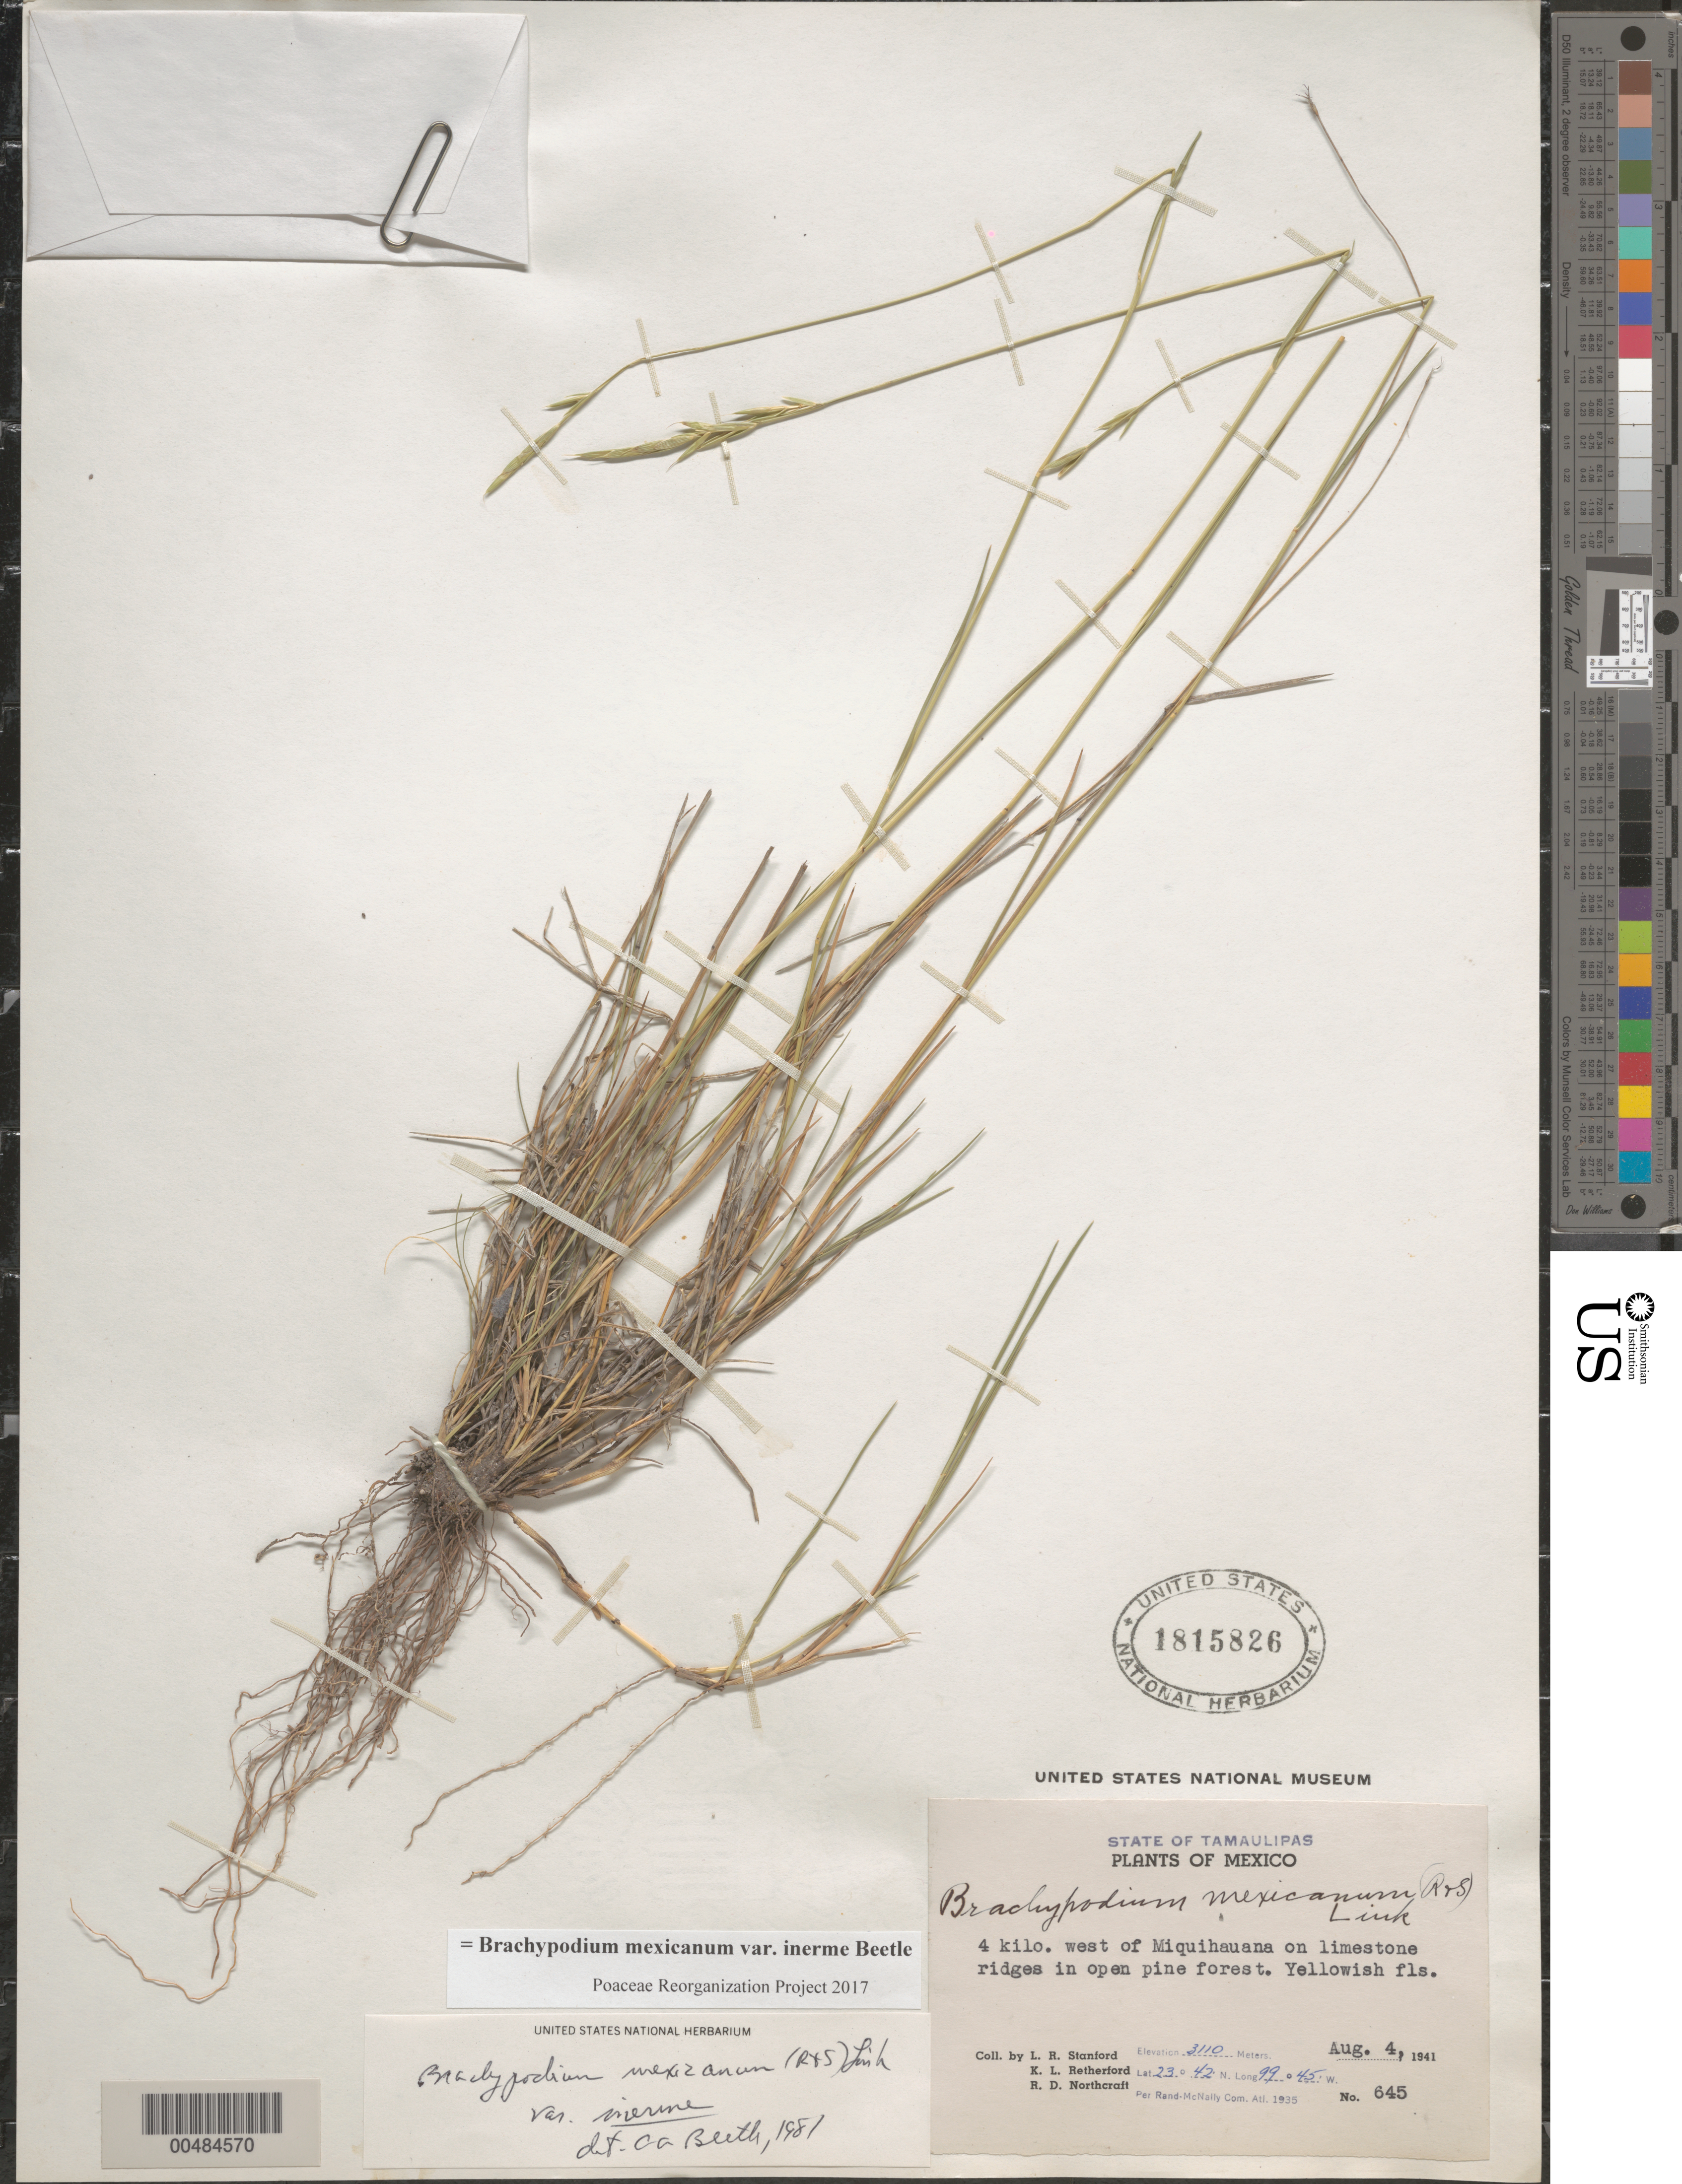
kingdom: Plantae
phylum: Tracheophyta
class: Liliopsida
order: Poales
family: Poaceae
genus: Brachypodium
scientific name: Brachypodium mexicanum var. inerme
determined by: Beetle, Alan A.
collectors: L. R. Stanford, K. Retherford & R. Northcraft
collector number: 645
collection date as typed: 4 Aug 1941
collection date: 1941-08-04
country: Mexico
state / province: Tamaulipas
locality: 4 km W of Miquihauana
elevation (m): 3110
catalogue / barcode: US 1815826